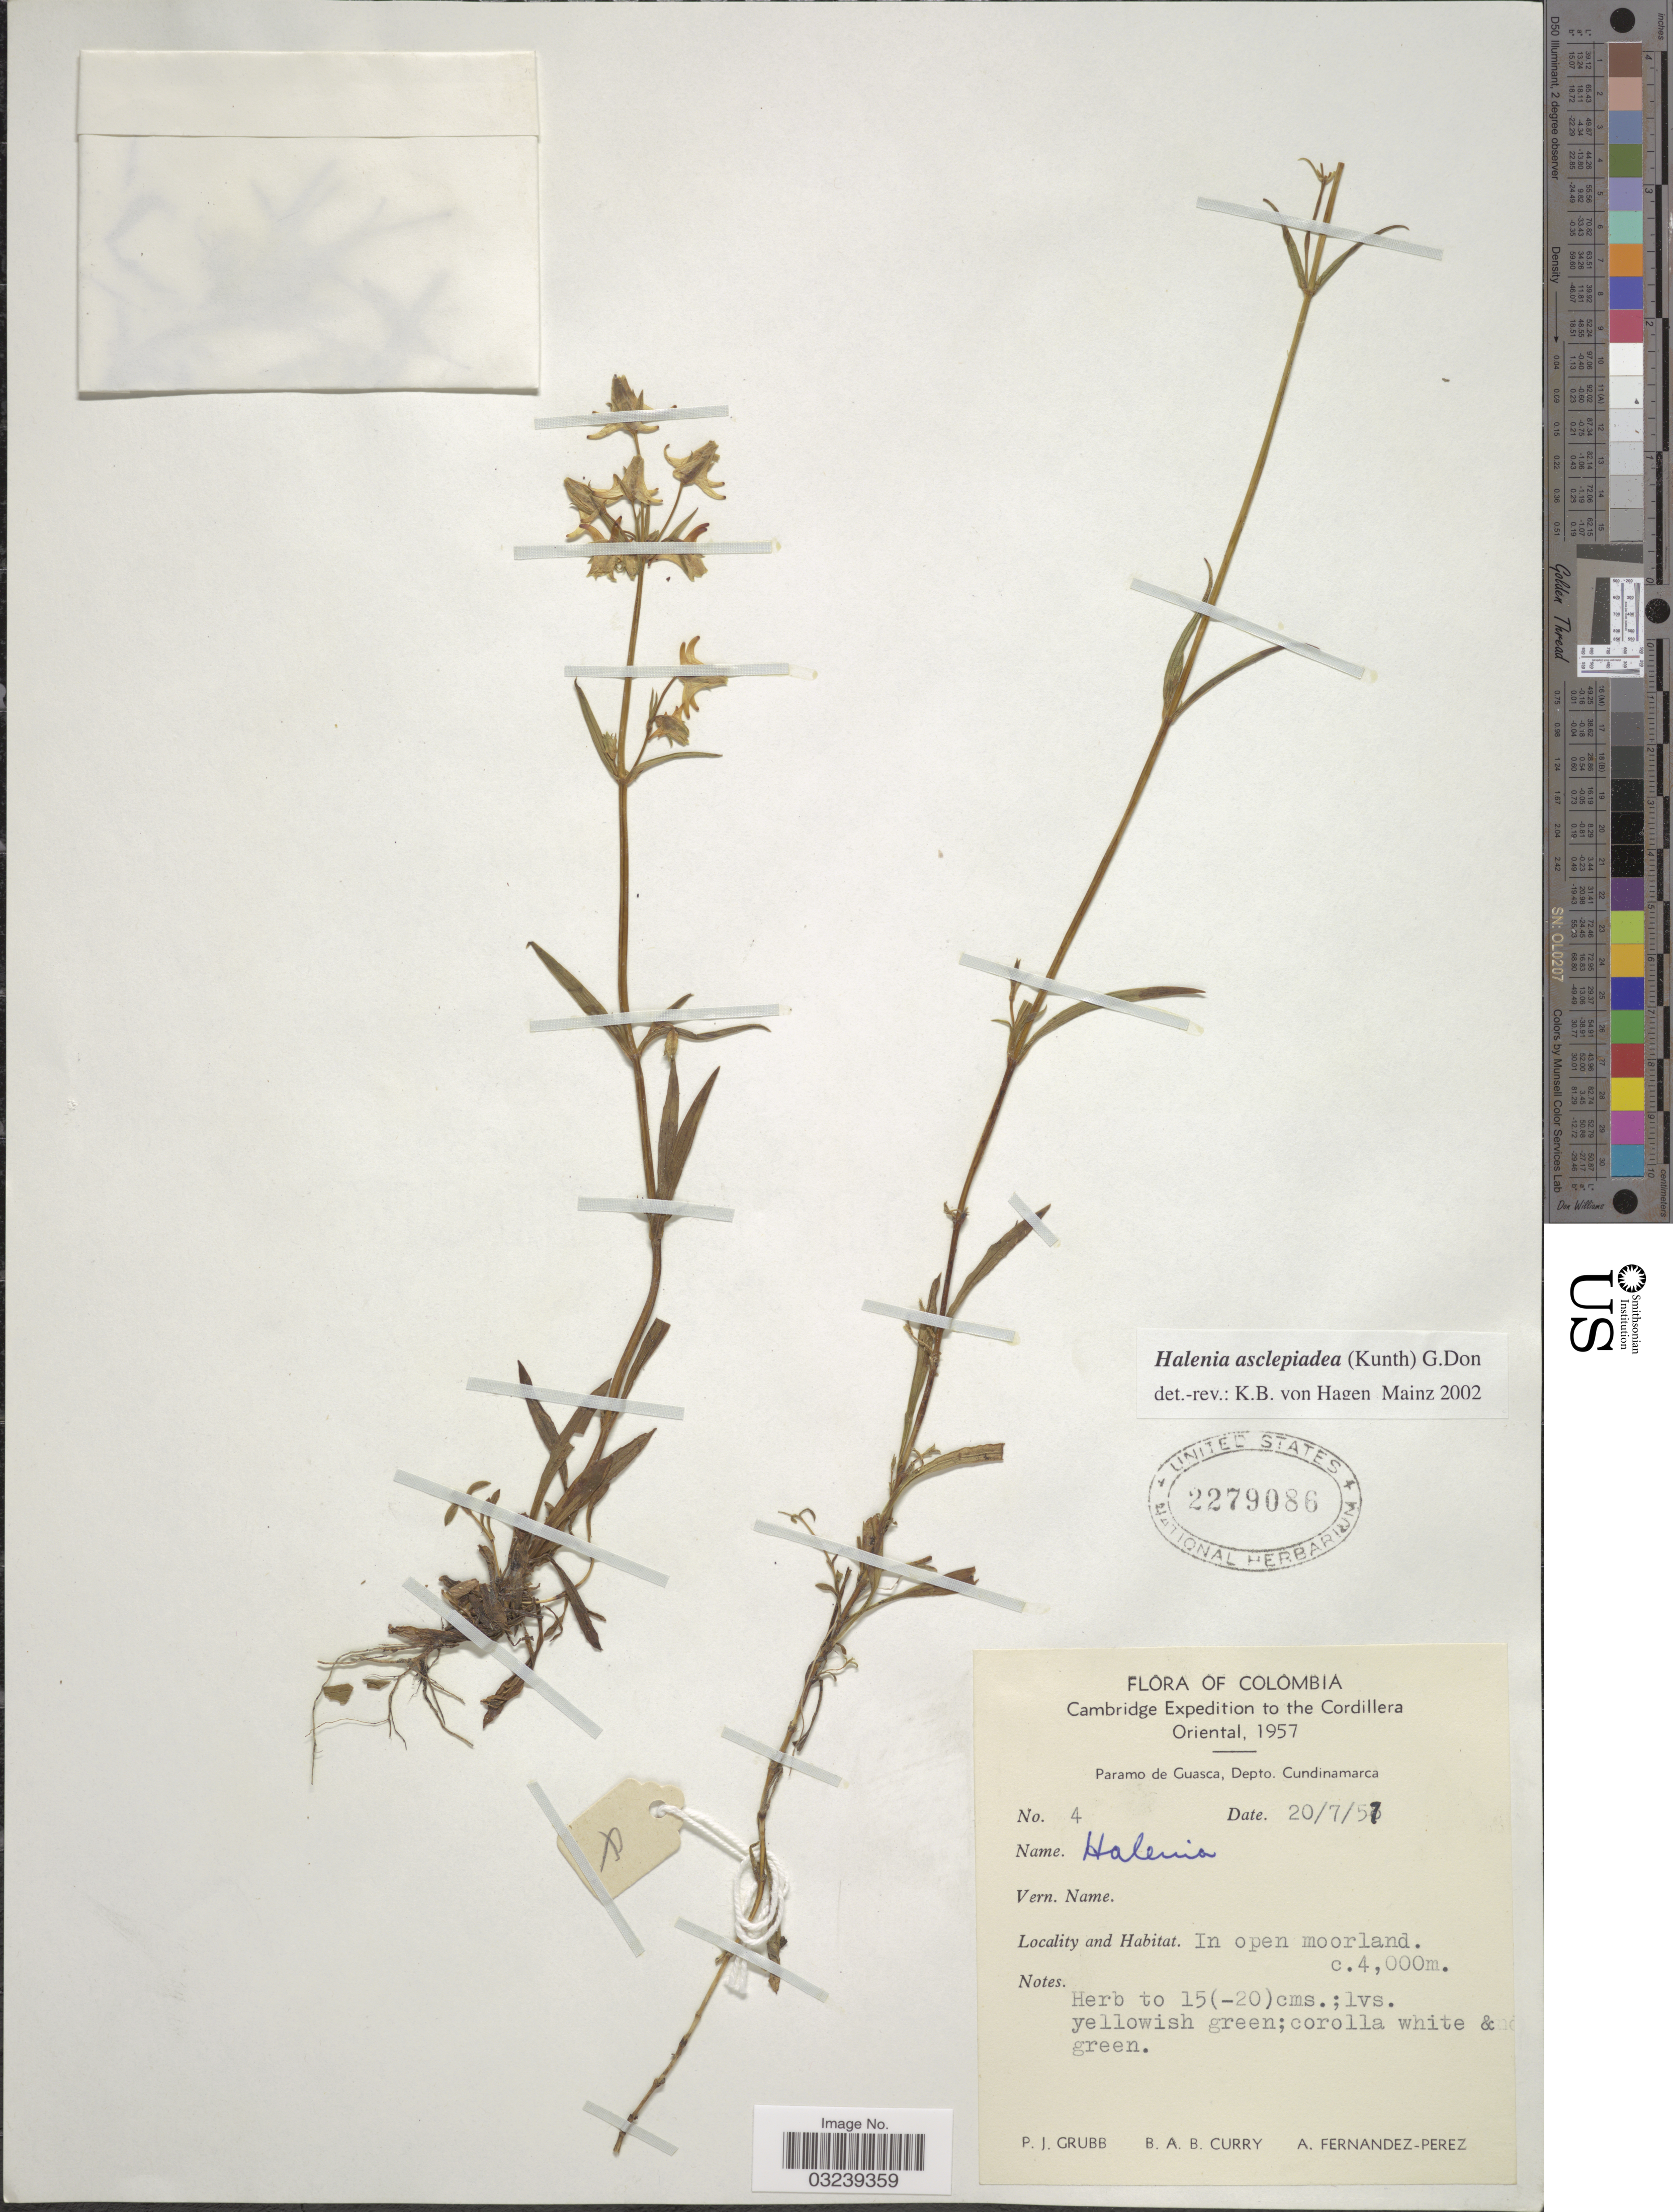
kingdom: Plantae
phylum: Tracheophyta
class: Magnoliopsida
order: Gentianales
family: Gentianaceae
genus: Halenia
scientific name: Halenia asclepiadea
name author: (Kunth) G. Don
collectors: P. J. Grubb, B. Curry & A. Fernández-Pérez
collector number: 4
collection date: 1957-07-20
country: Colombia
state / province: Cundinamarca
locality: Cordillera Oriental. Paramo de Guasca, Depto. Cundinamarca. In open moorland.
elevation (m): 4000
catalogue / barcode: US 2279086